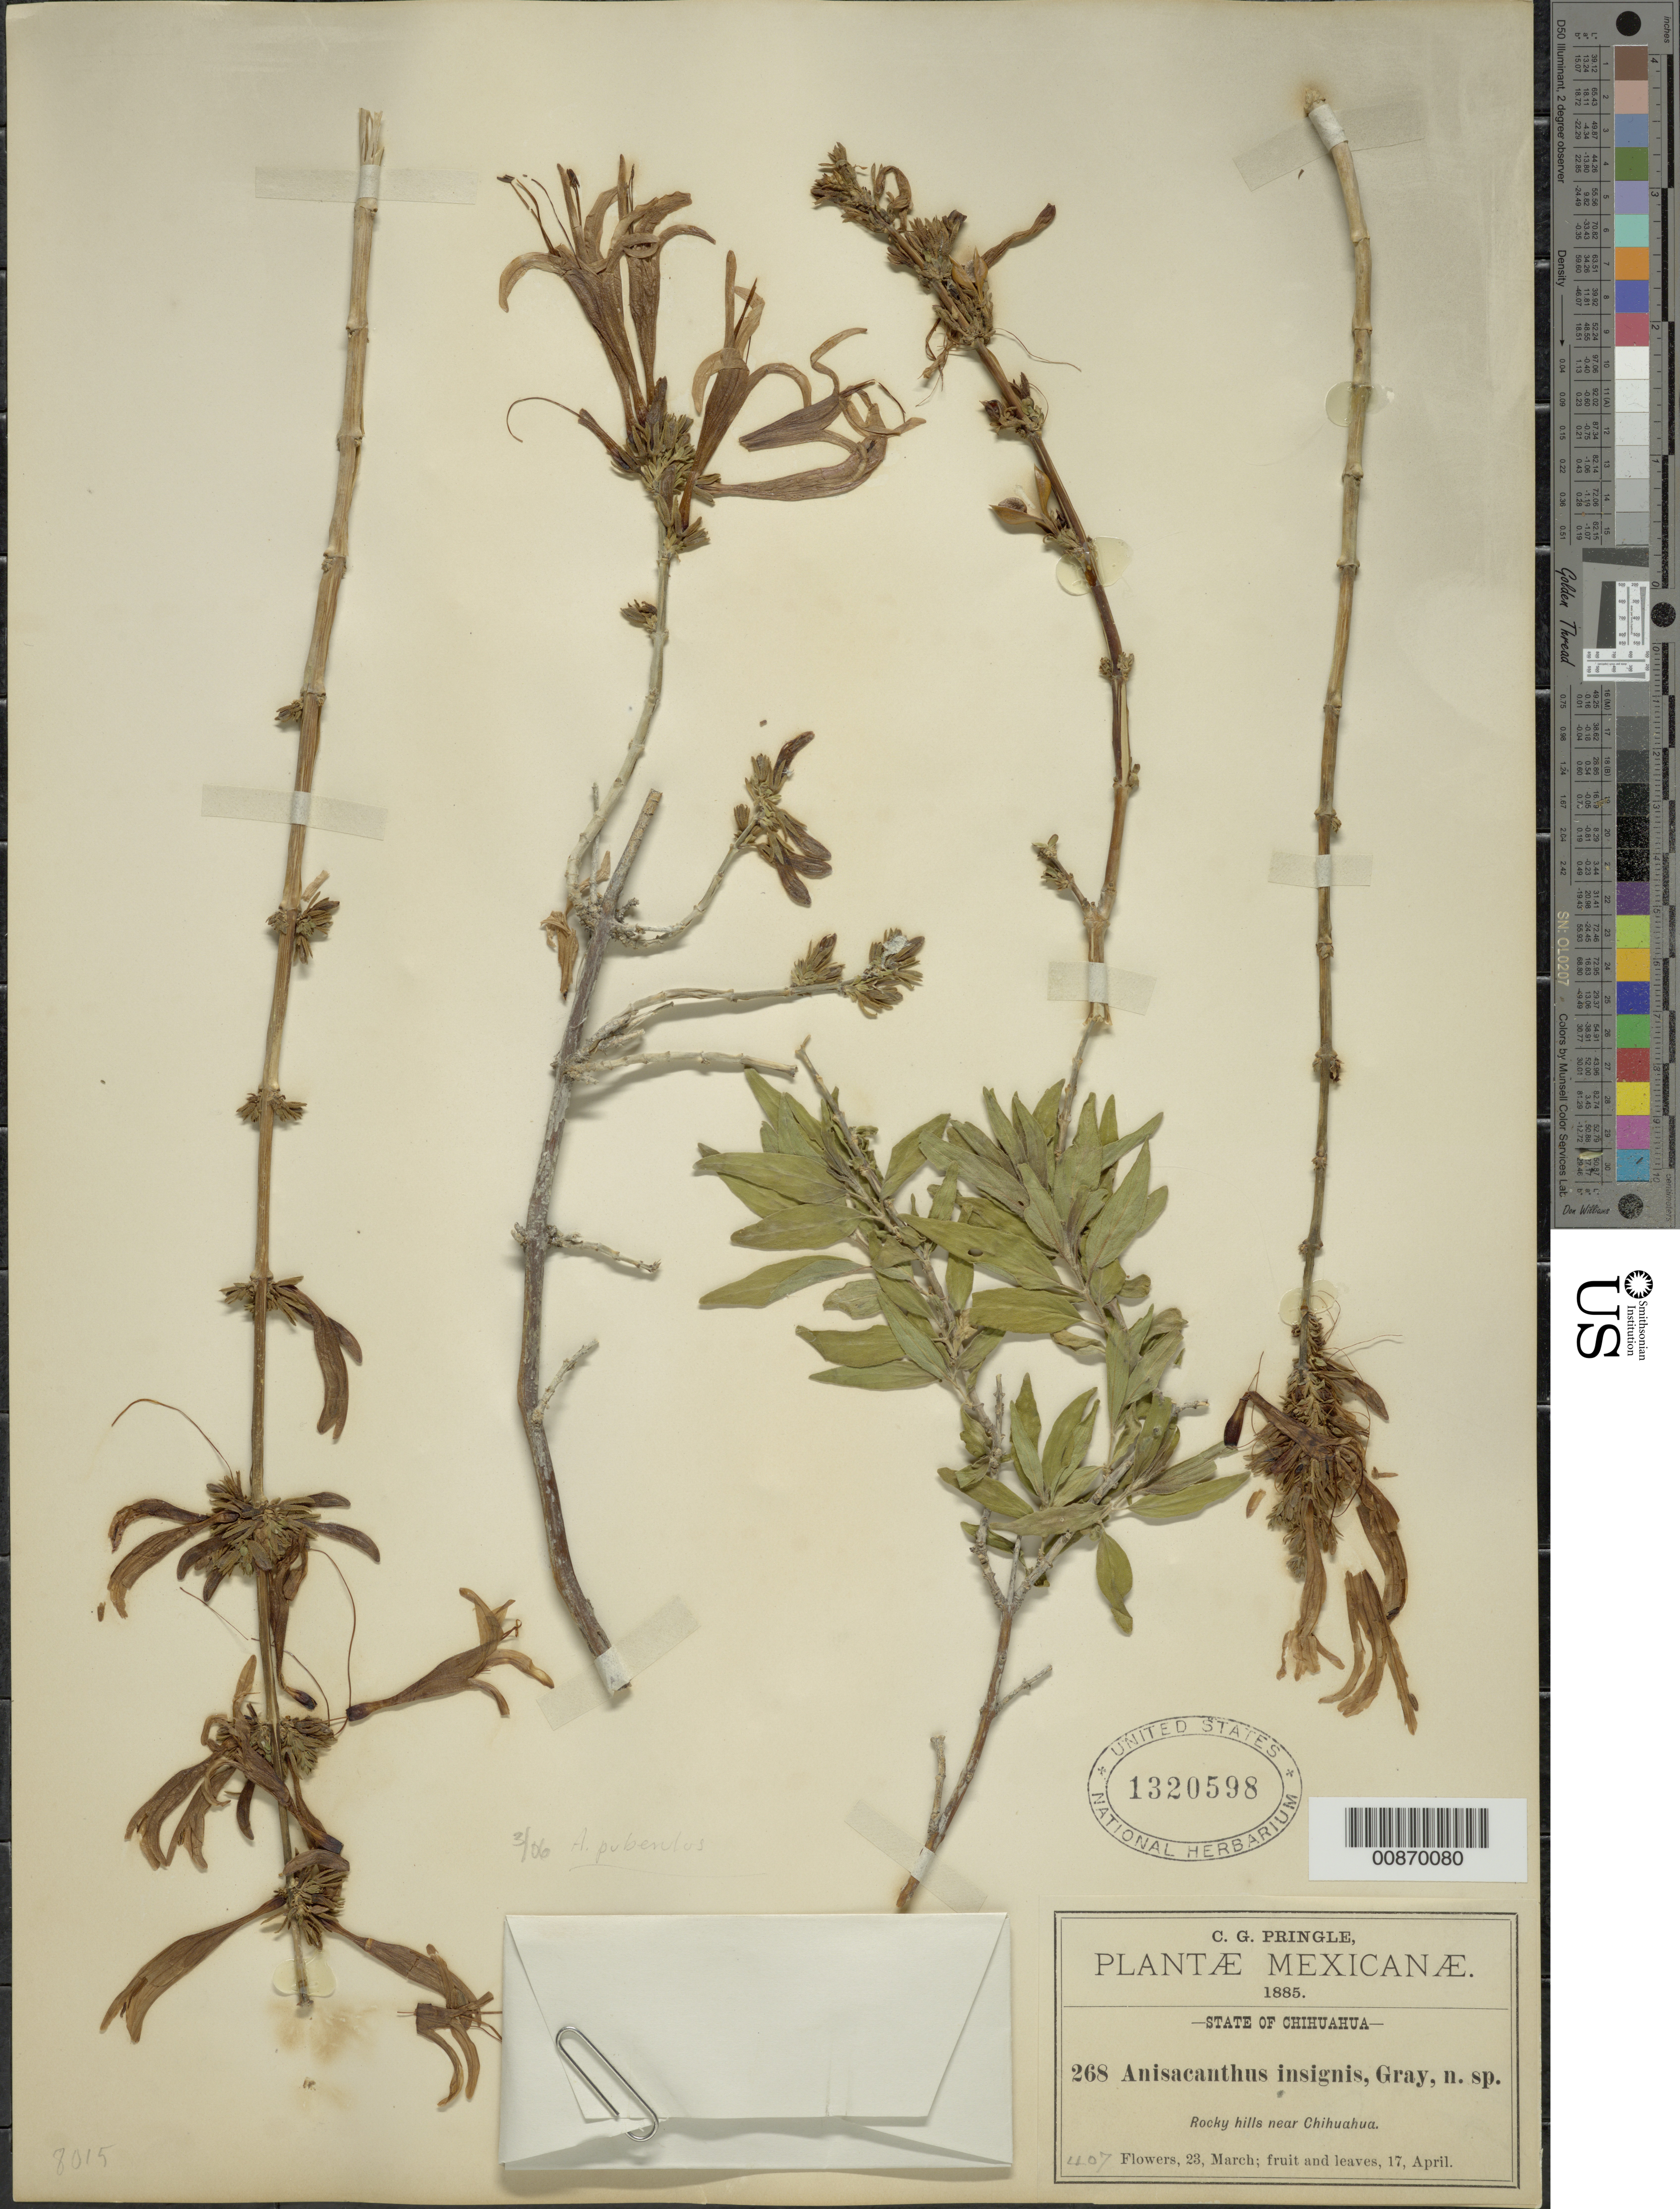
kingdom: Plantae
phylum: Tracheophyta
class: Magnoliopsida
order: Lamiales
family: Acanthaceae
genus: Anisacanthus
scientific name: Anisacanthus puberulus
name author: (Torr.) Henrickson & E.J. Lott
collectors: C. G. Pringle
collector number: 268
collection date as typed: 23 Mar 1885 to 17 Apr 1885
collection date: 1885-03-23/1885-04-17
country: Mexico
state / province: Chihuahua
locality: Near Chihuahua.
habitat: Rocky hills.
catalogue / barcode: US 1320598